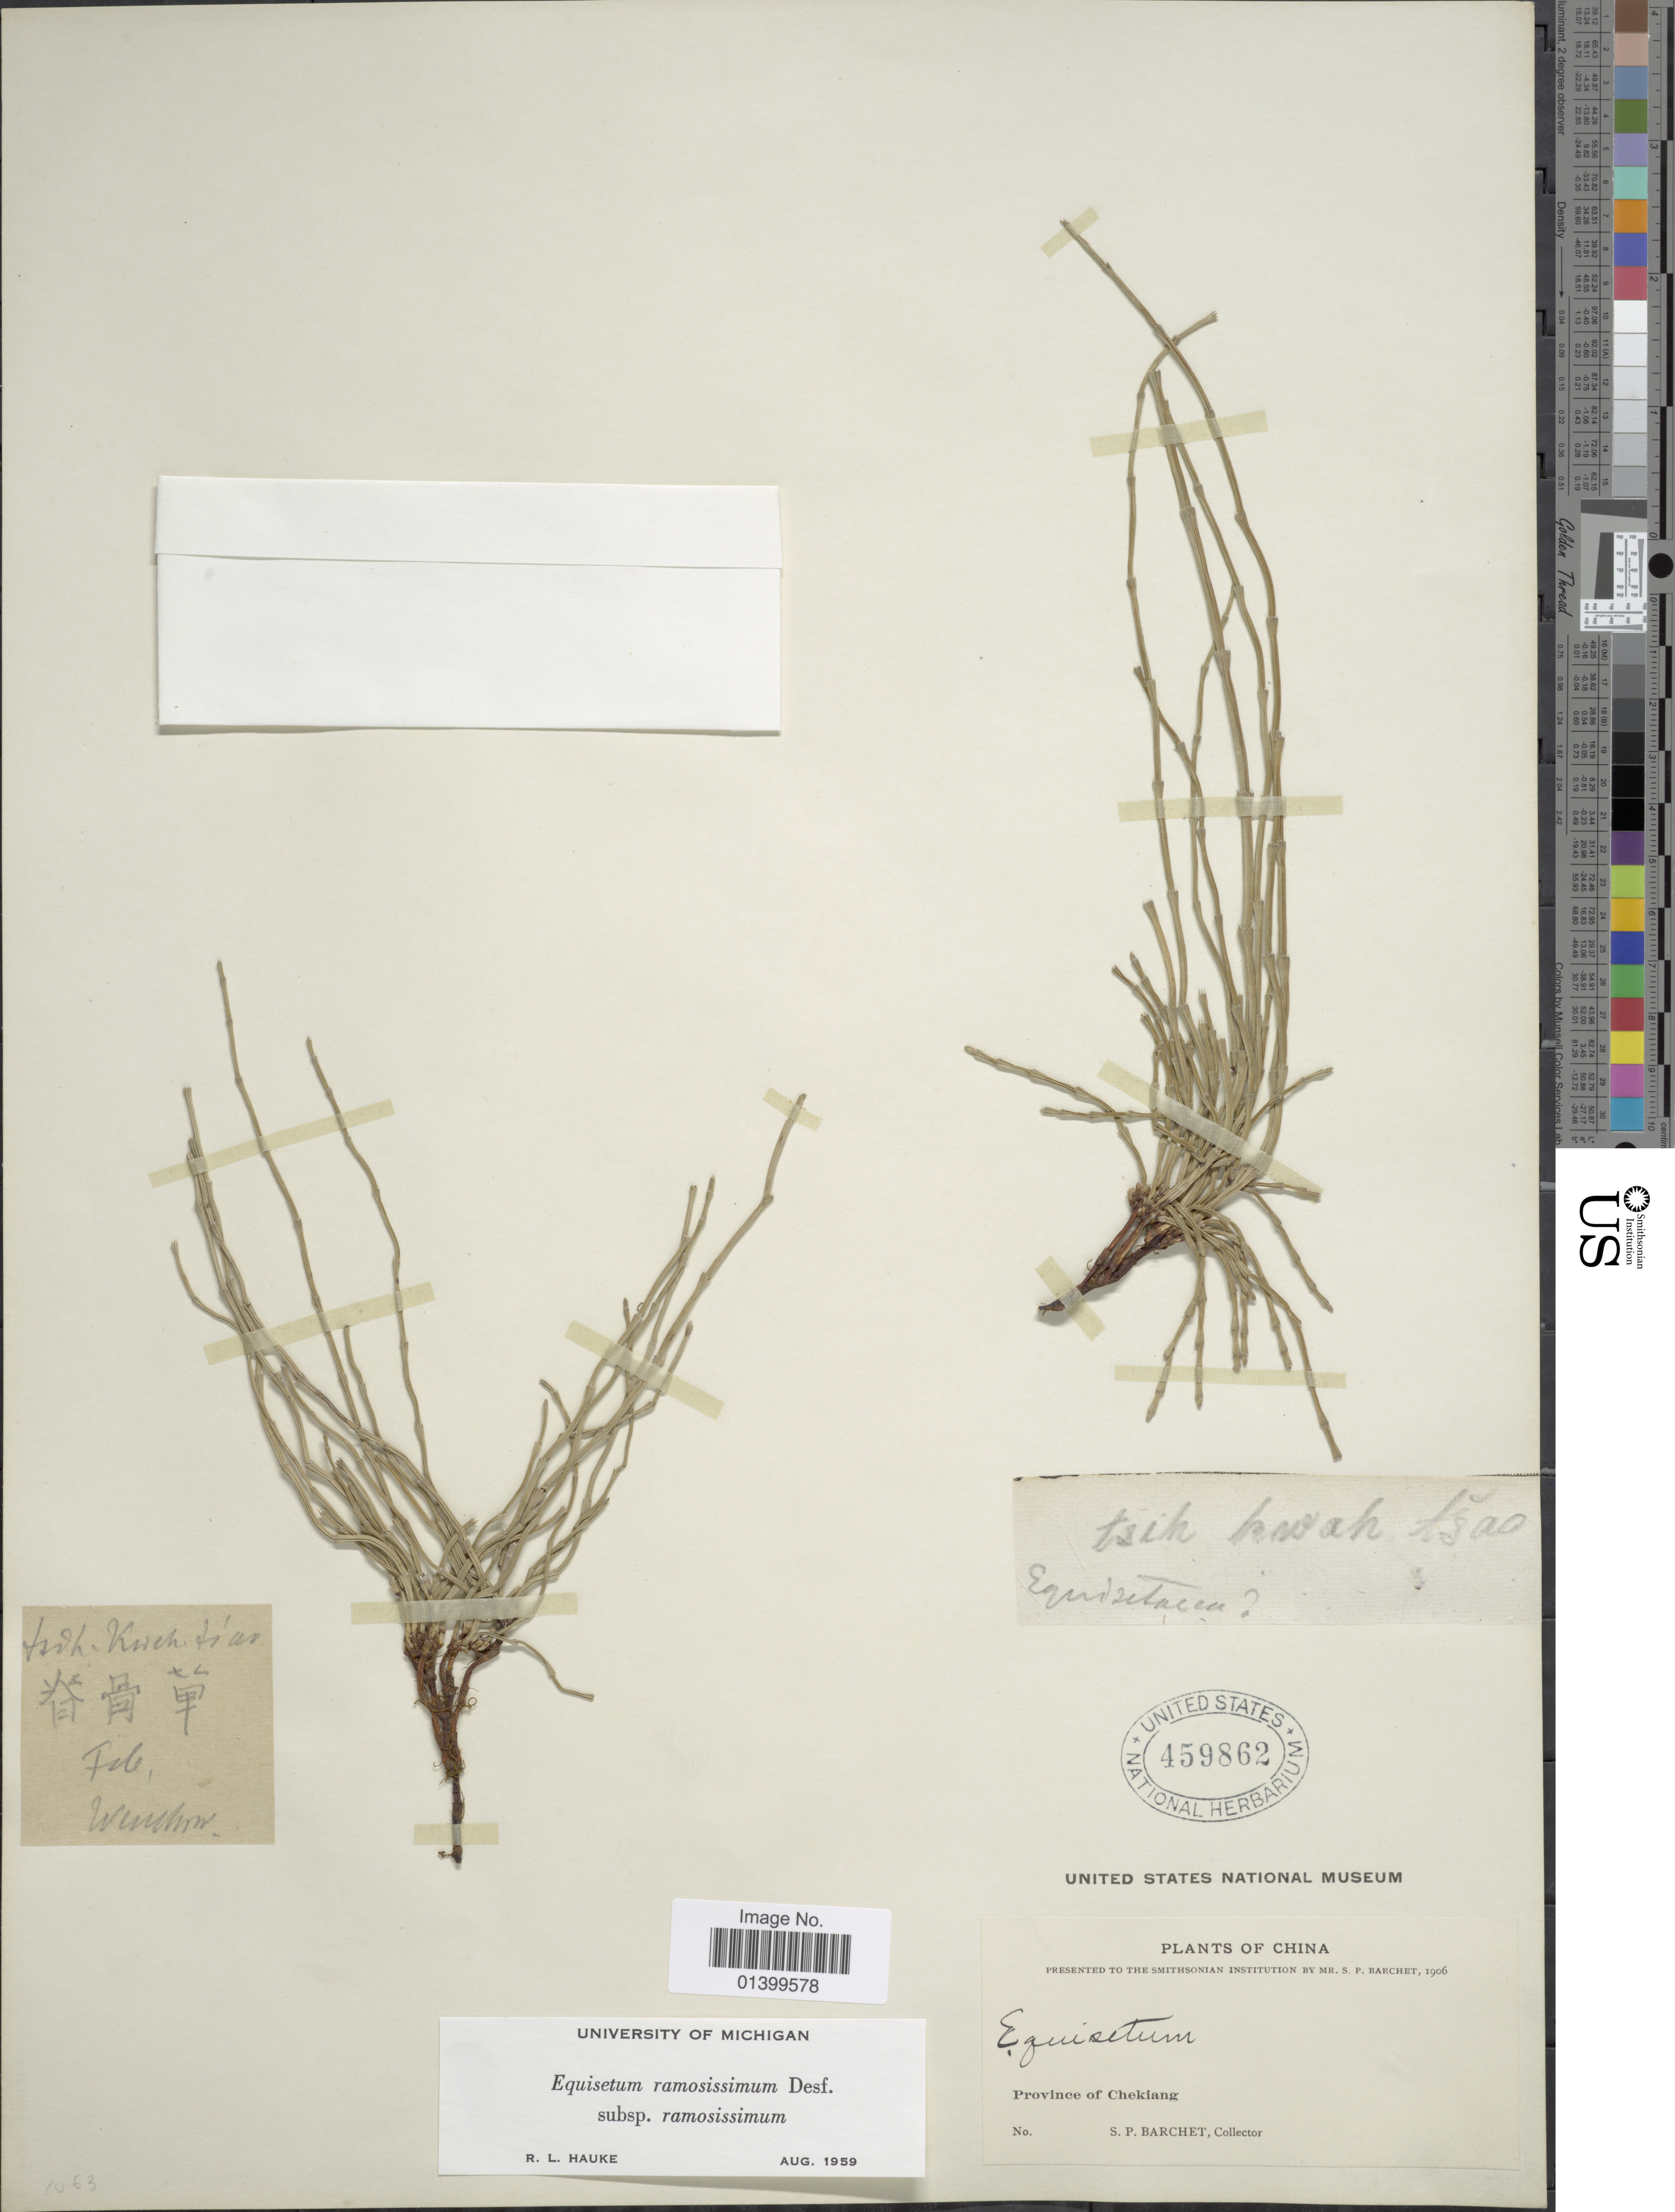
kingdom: Plantae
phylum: Tracheophyta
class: Polypodiopsida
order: Equisetales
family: Equisetaceae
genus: Equisetum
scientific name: Equisetum ramosissimum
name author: Desf.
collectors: S. P. Barchet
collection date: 1906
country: China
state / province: Zhejiang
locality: Plants of China. Province of Chekiang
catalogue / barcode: US 459862